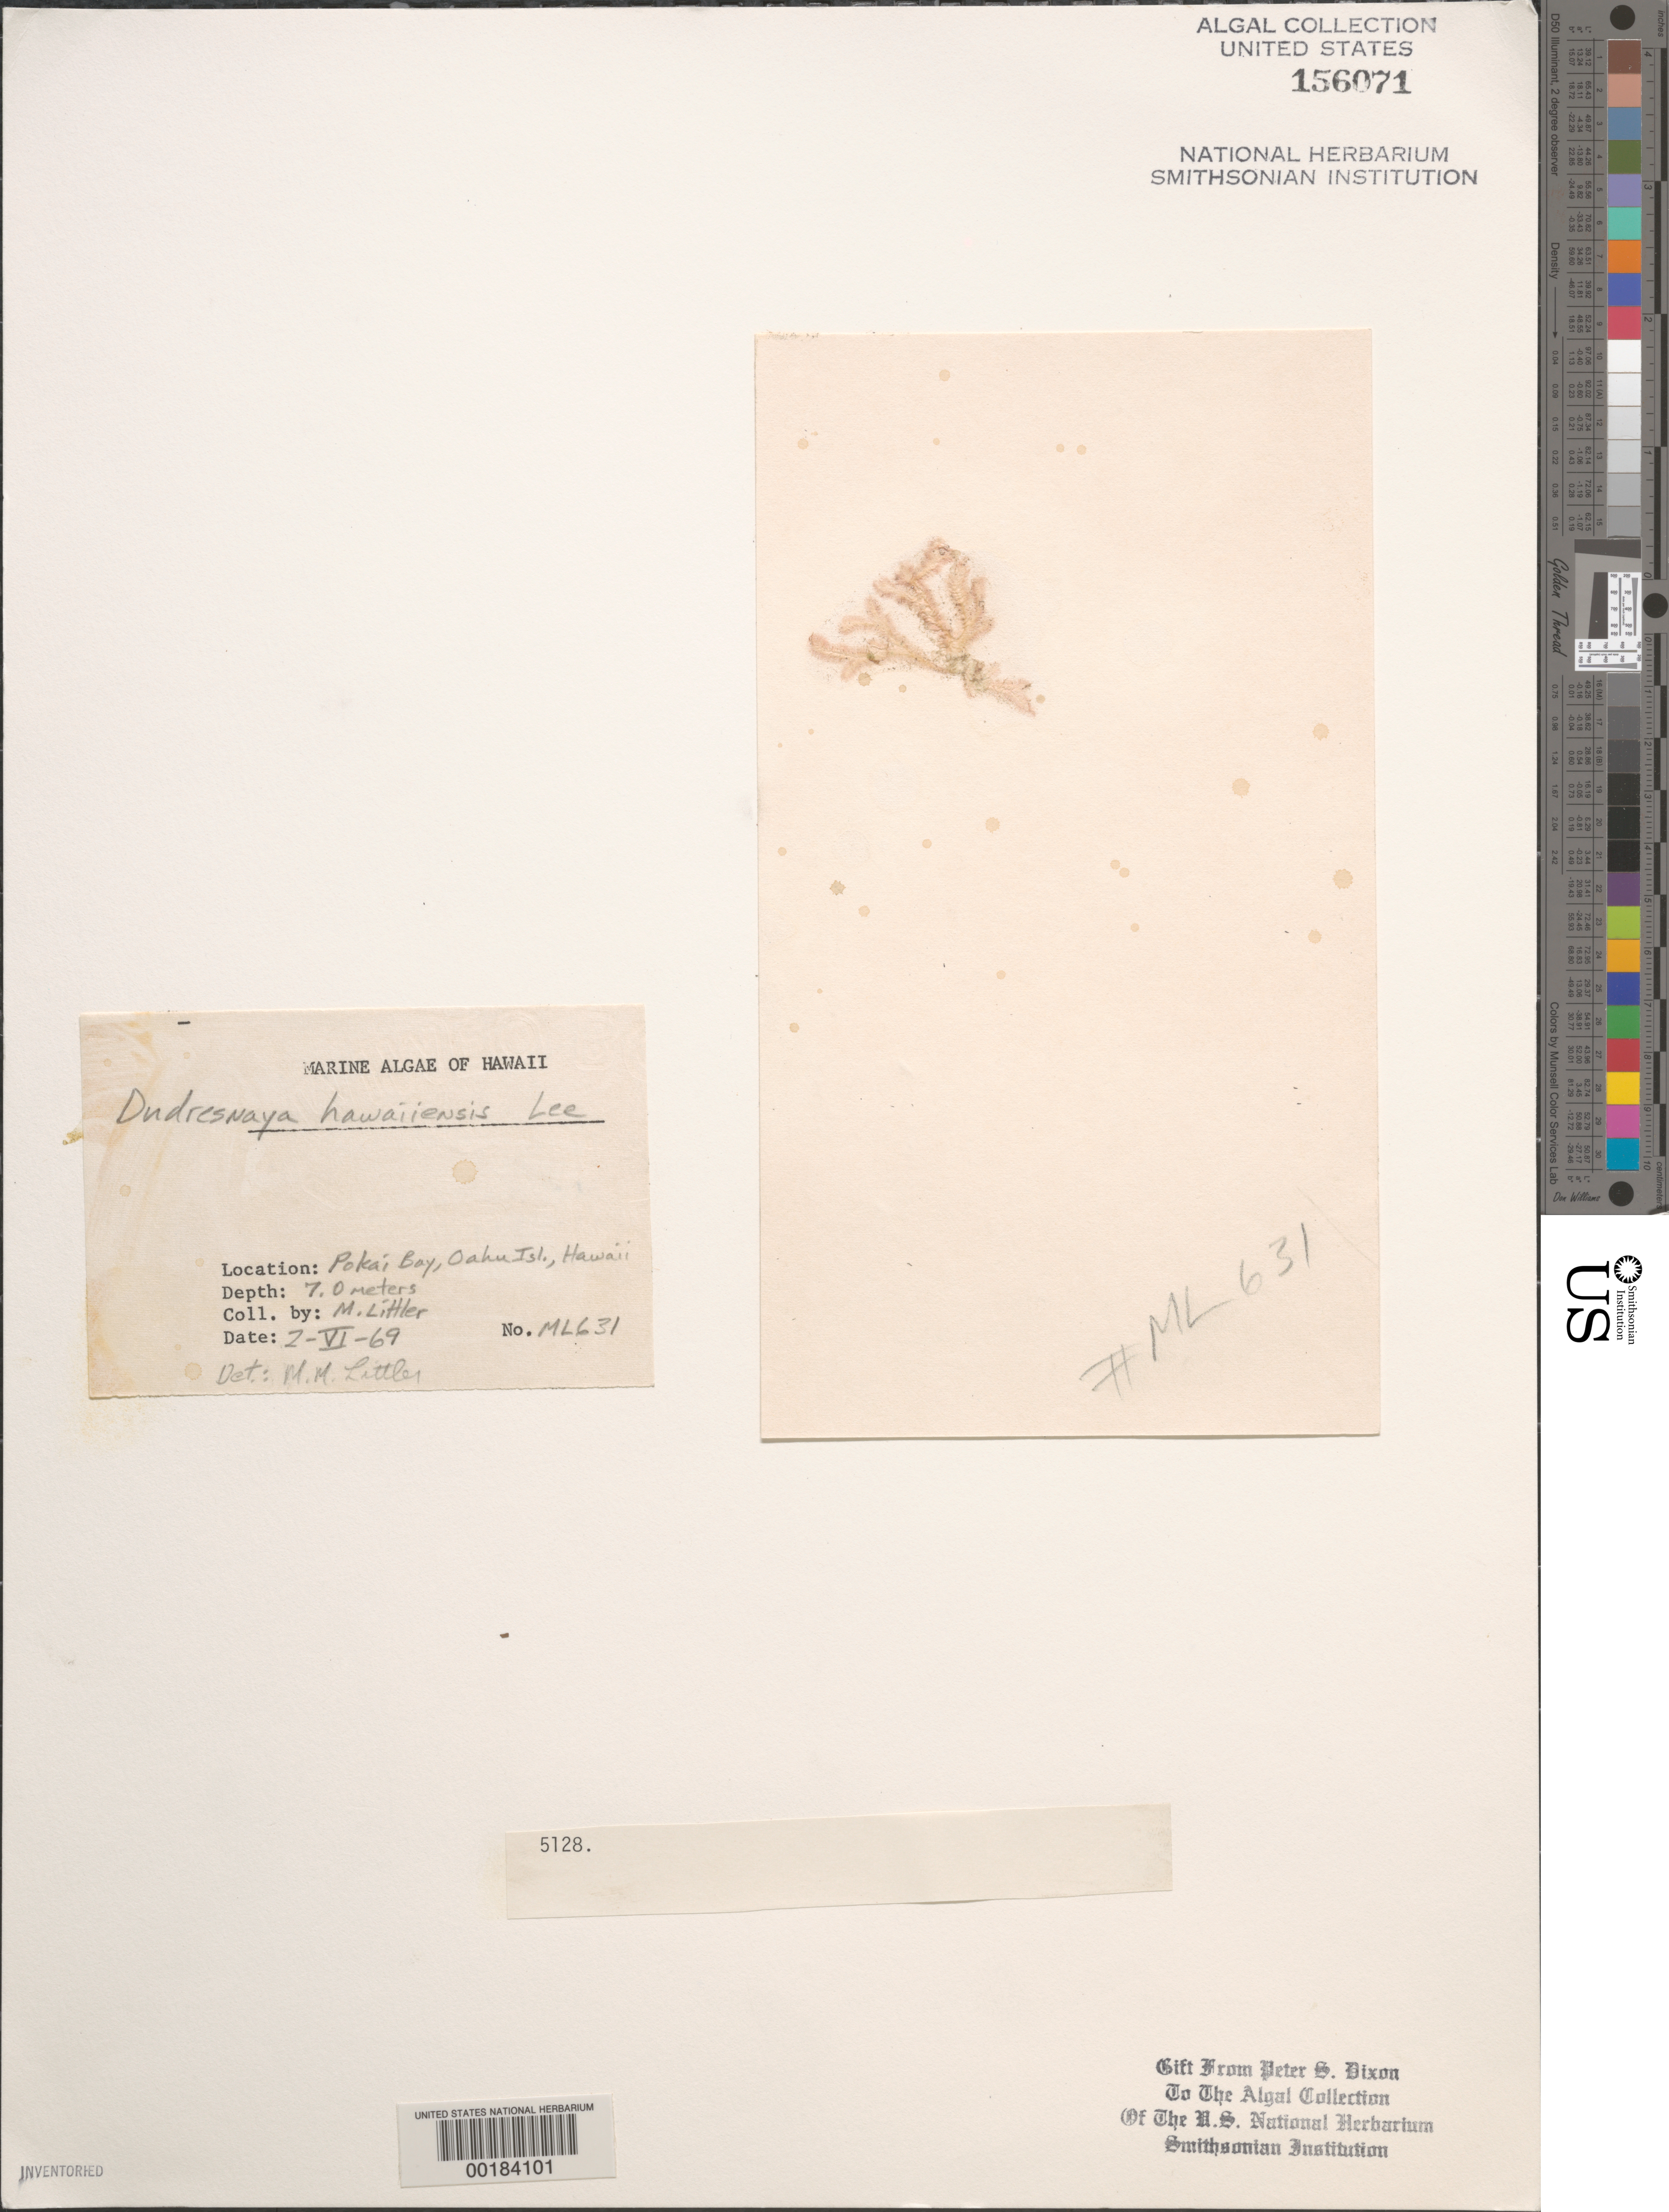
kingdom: Plantae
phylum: Rhodophyta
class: Florideophyceae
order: Gigartinales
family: Dumontiaceae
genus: Dudresnaya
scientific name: Dudresnaya hawaiiensis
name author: R.K.S. Lee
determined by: Littler, M. M.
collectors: M. M. Littler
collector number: ML 631 & PSD 5128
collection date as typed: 02 Jun 1969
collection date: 1969-06-02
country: United States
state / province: Hawaii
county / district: Honolulu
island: Oahu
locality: Pokai Bay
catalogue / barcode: US 156071